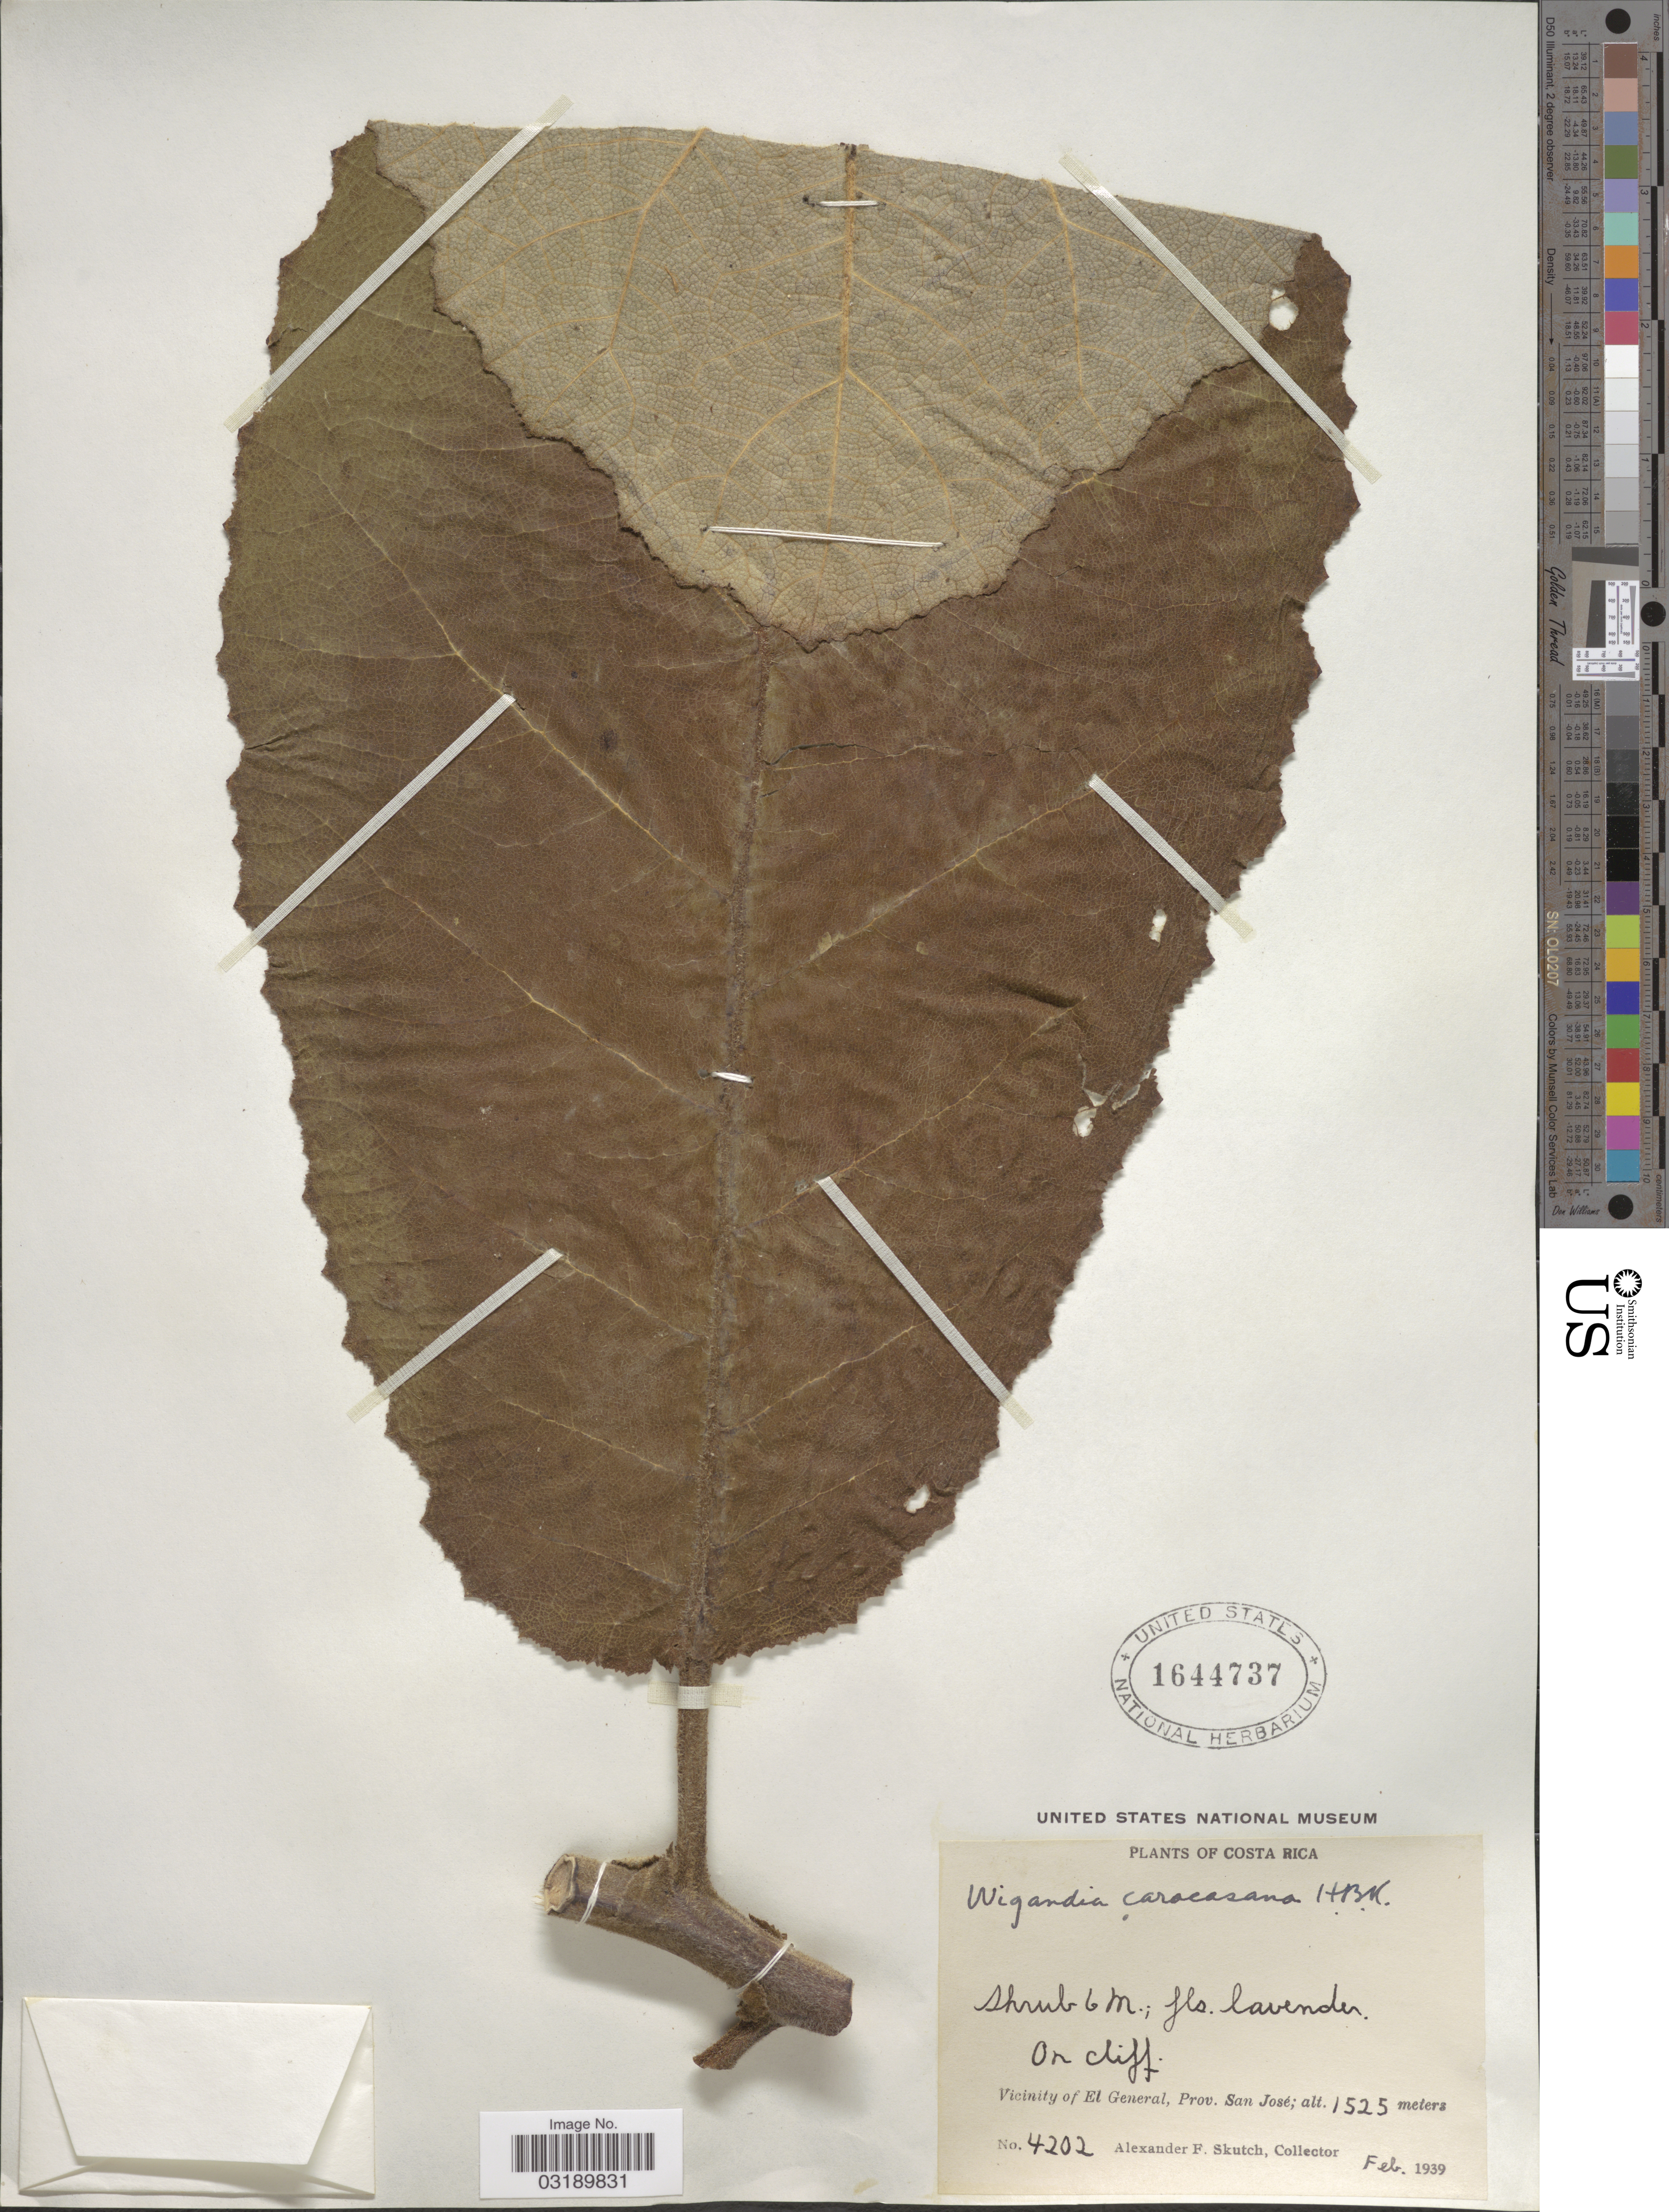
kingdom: Plantae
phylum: Tracheophyta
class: Magnoliopsida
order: Boraginales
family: Namaceae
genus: Wigandia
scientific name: Wigandia caracasana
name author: Kunth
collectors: A. F. Skutch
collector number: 4202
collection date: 1939-02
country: Costa Rica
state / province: San José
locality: Vicinity of El General.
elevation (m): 1525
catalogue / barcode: US 1644737